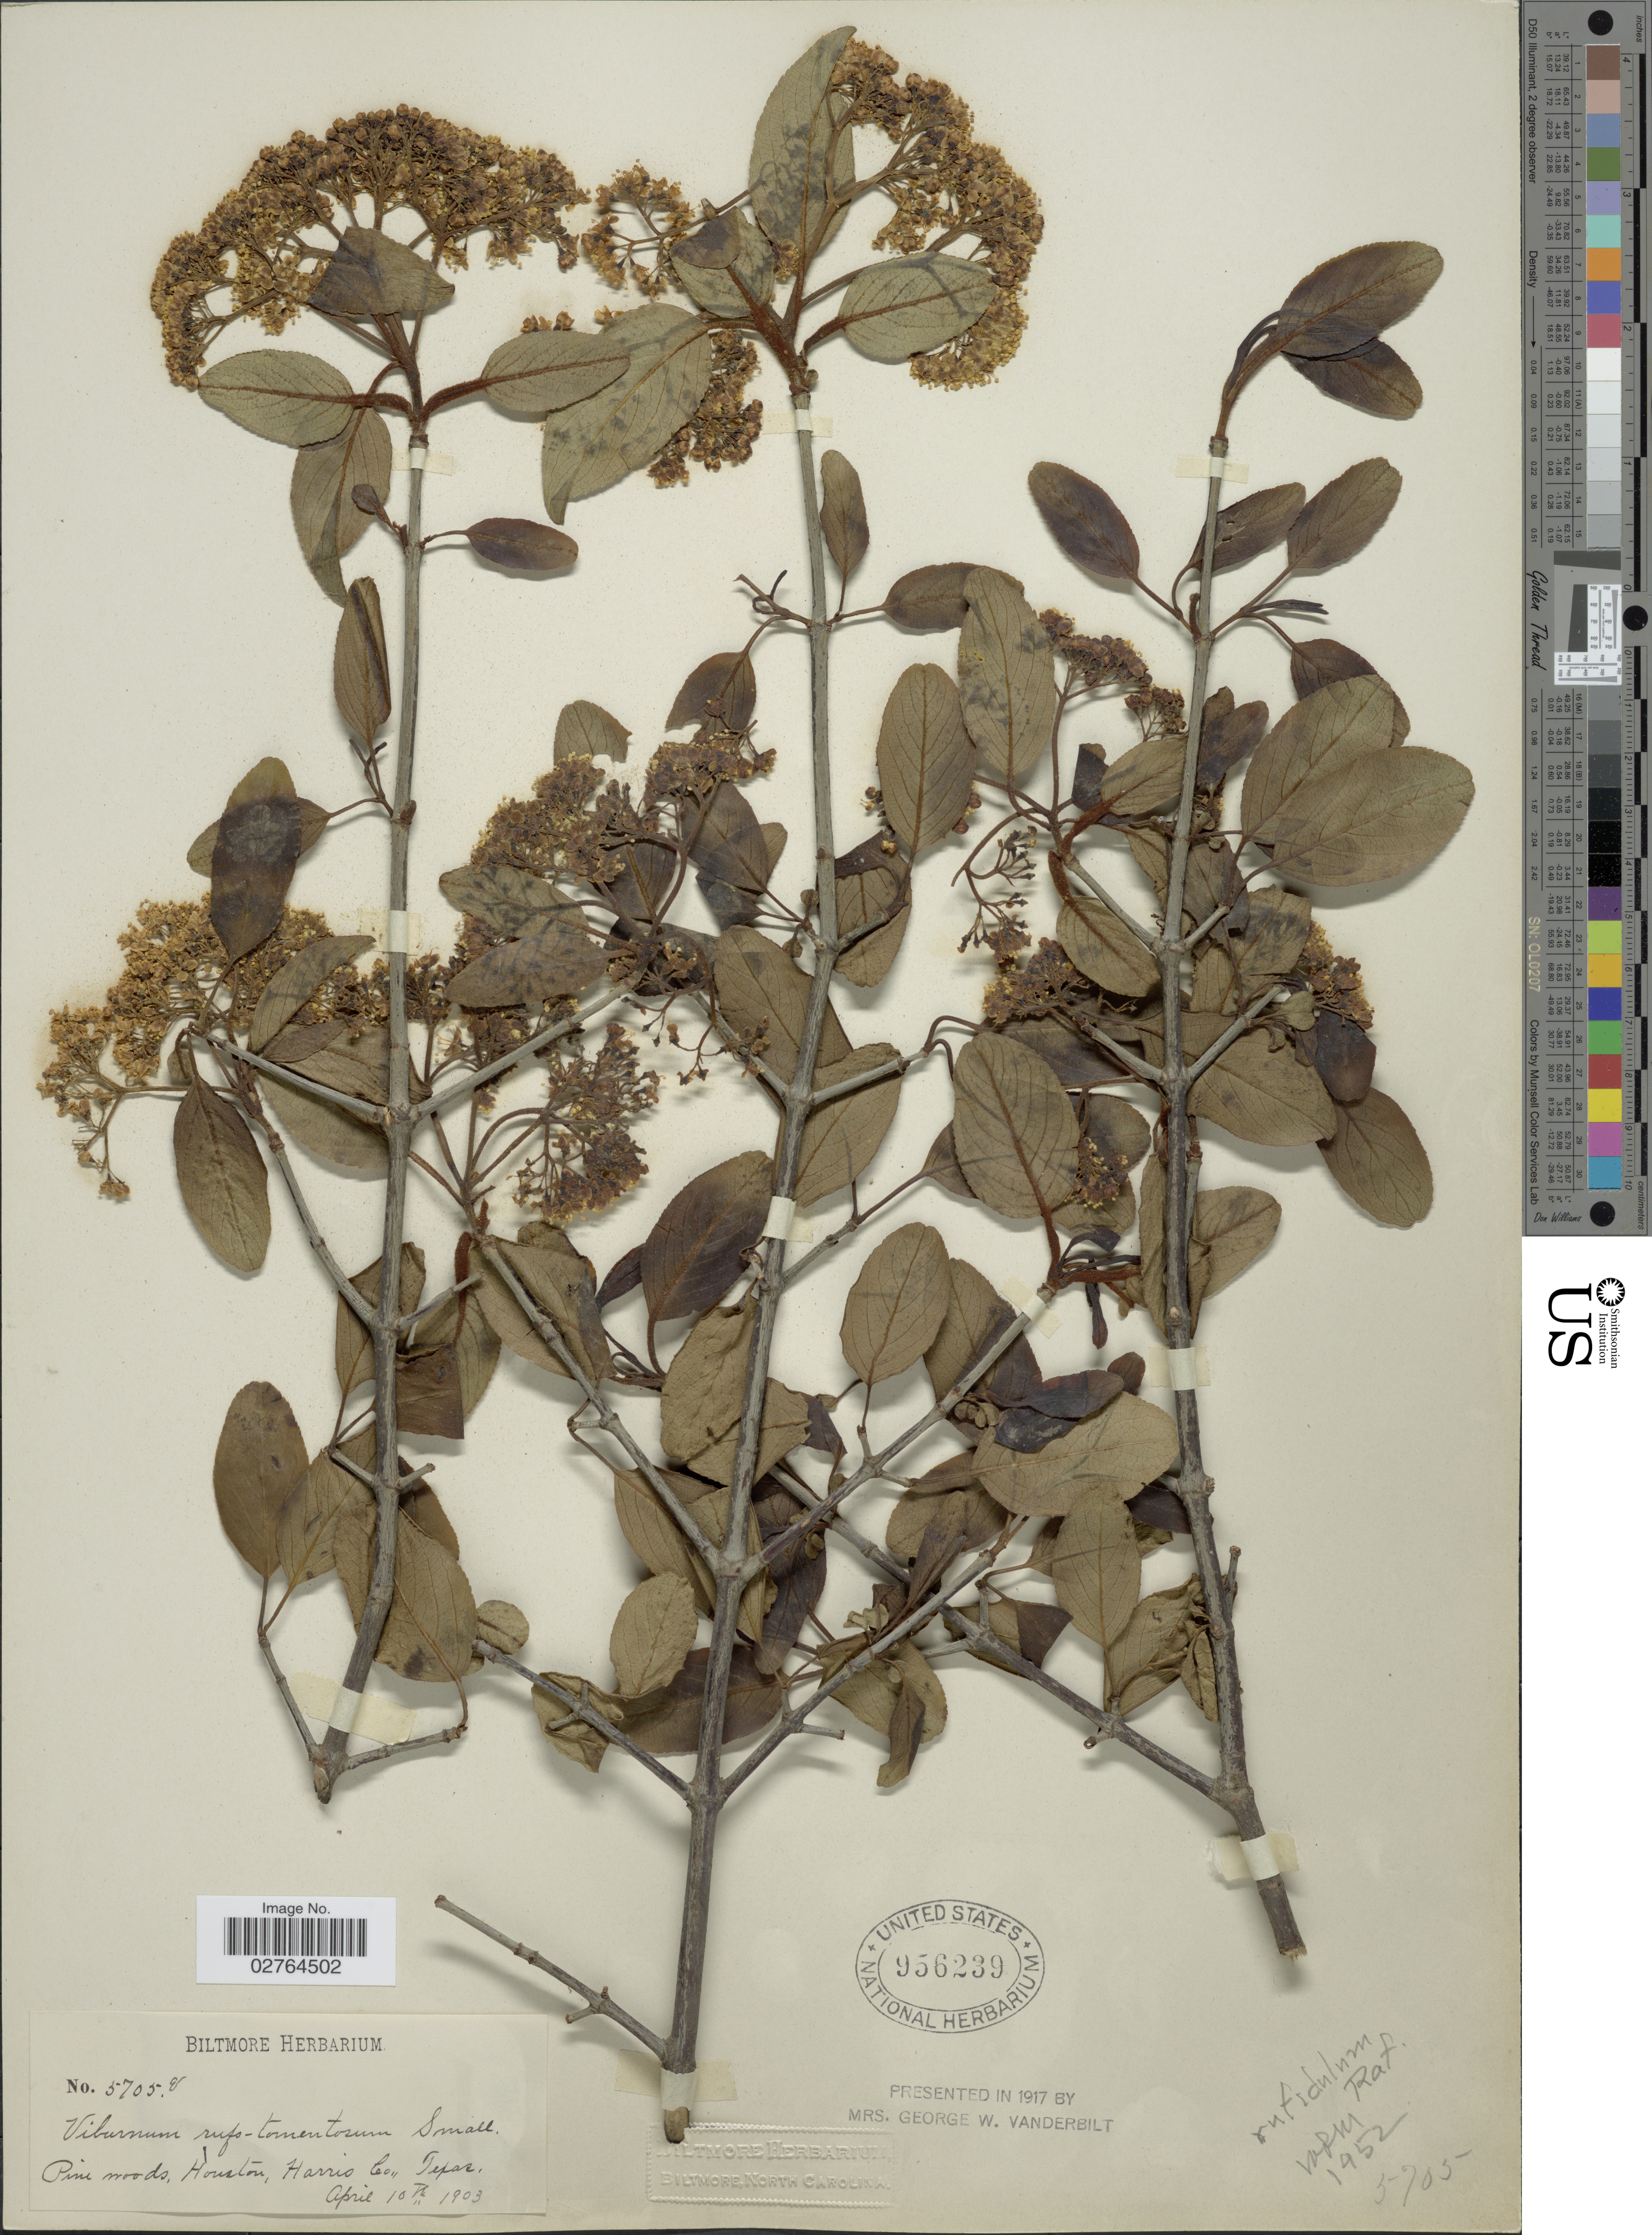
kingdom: Plantae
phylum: Tracheophyta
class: Magnoliopsida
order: Dipsacales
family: Viburnaceae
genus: Viburnum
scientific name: Viburnum rufidulum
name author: Raf.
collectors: ex herb. Biltmore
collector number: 5705q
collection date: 1903-04-10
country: United States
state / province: Texas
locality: Houston, Harris Co.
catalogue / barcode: US 956239